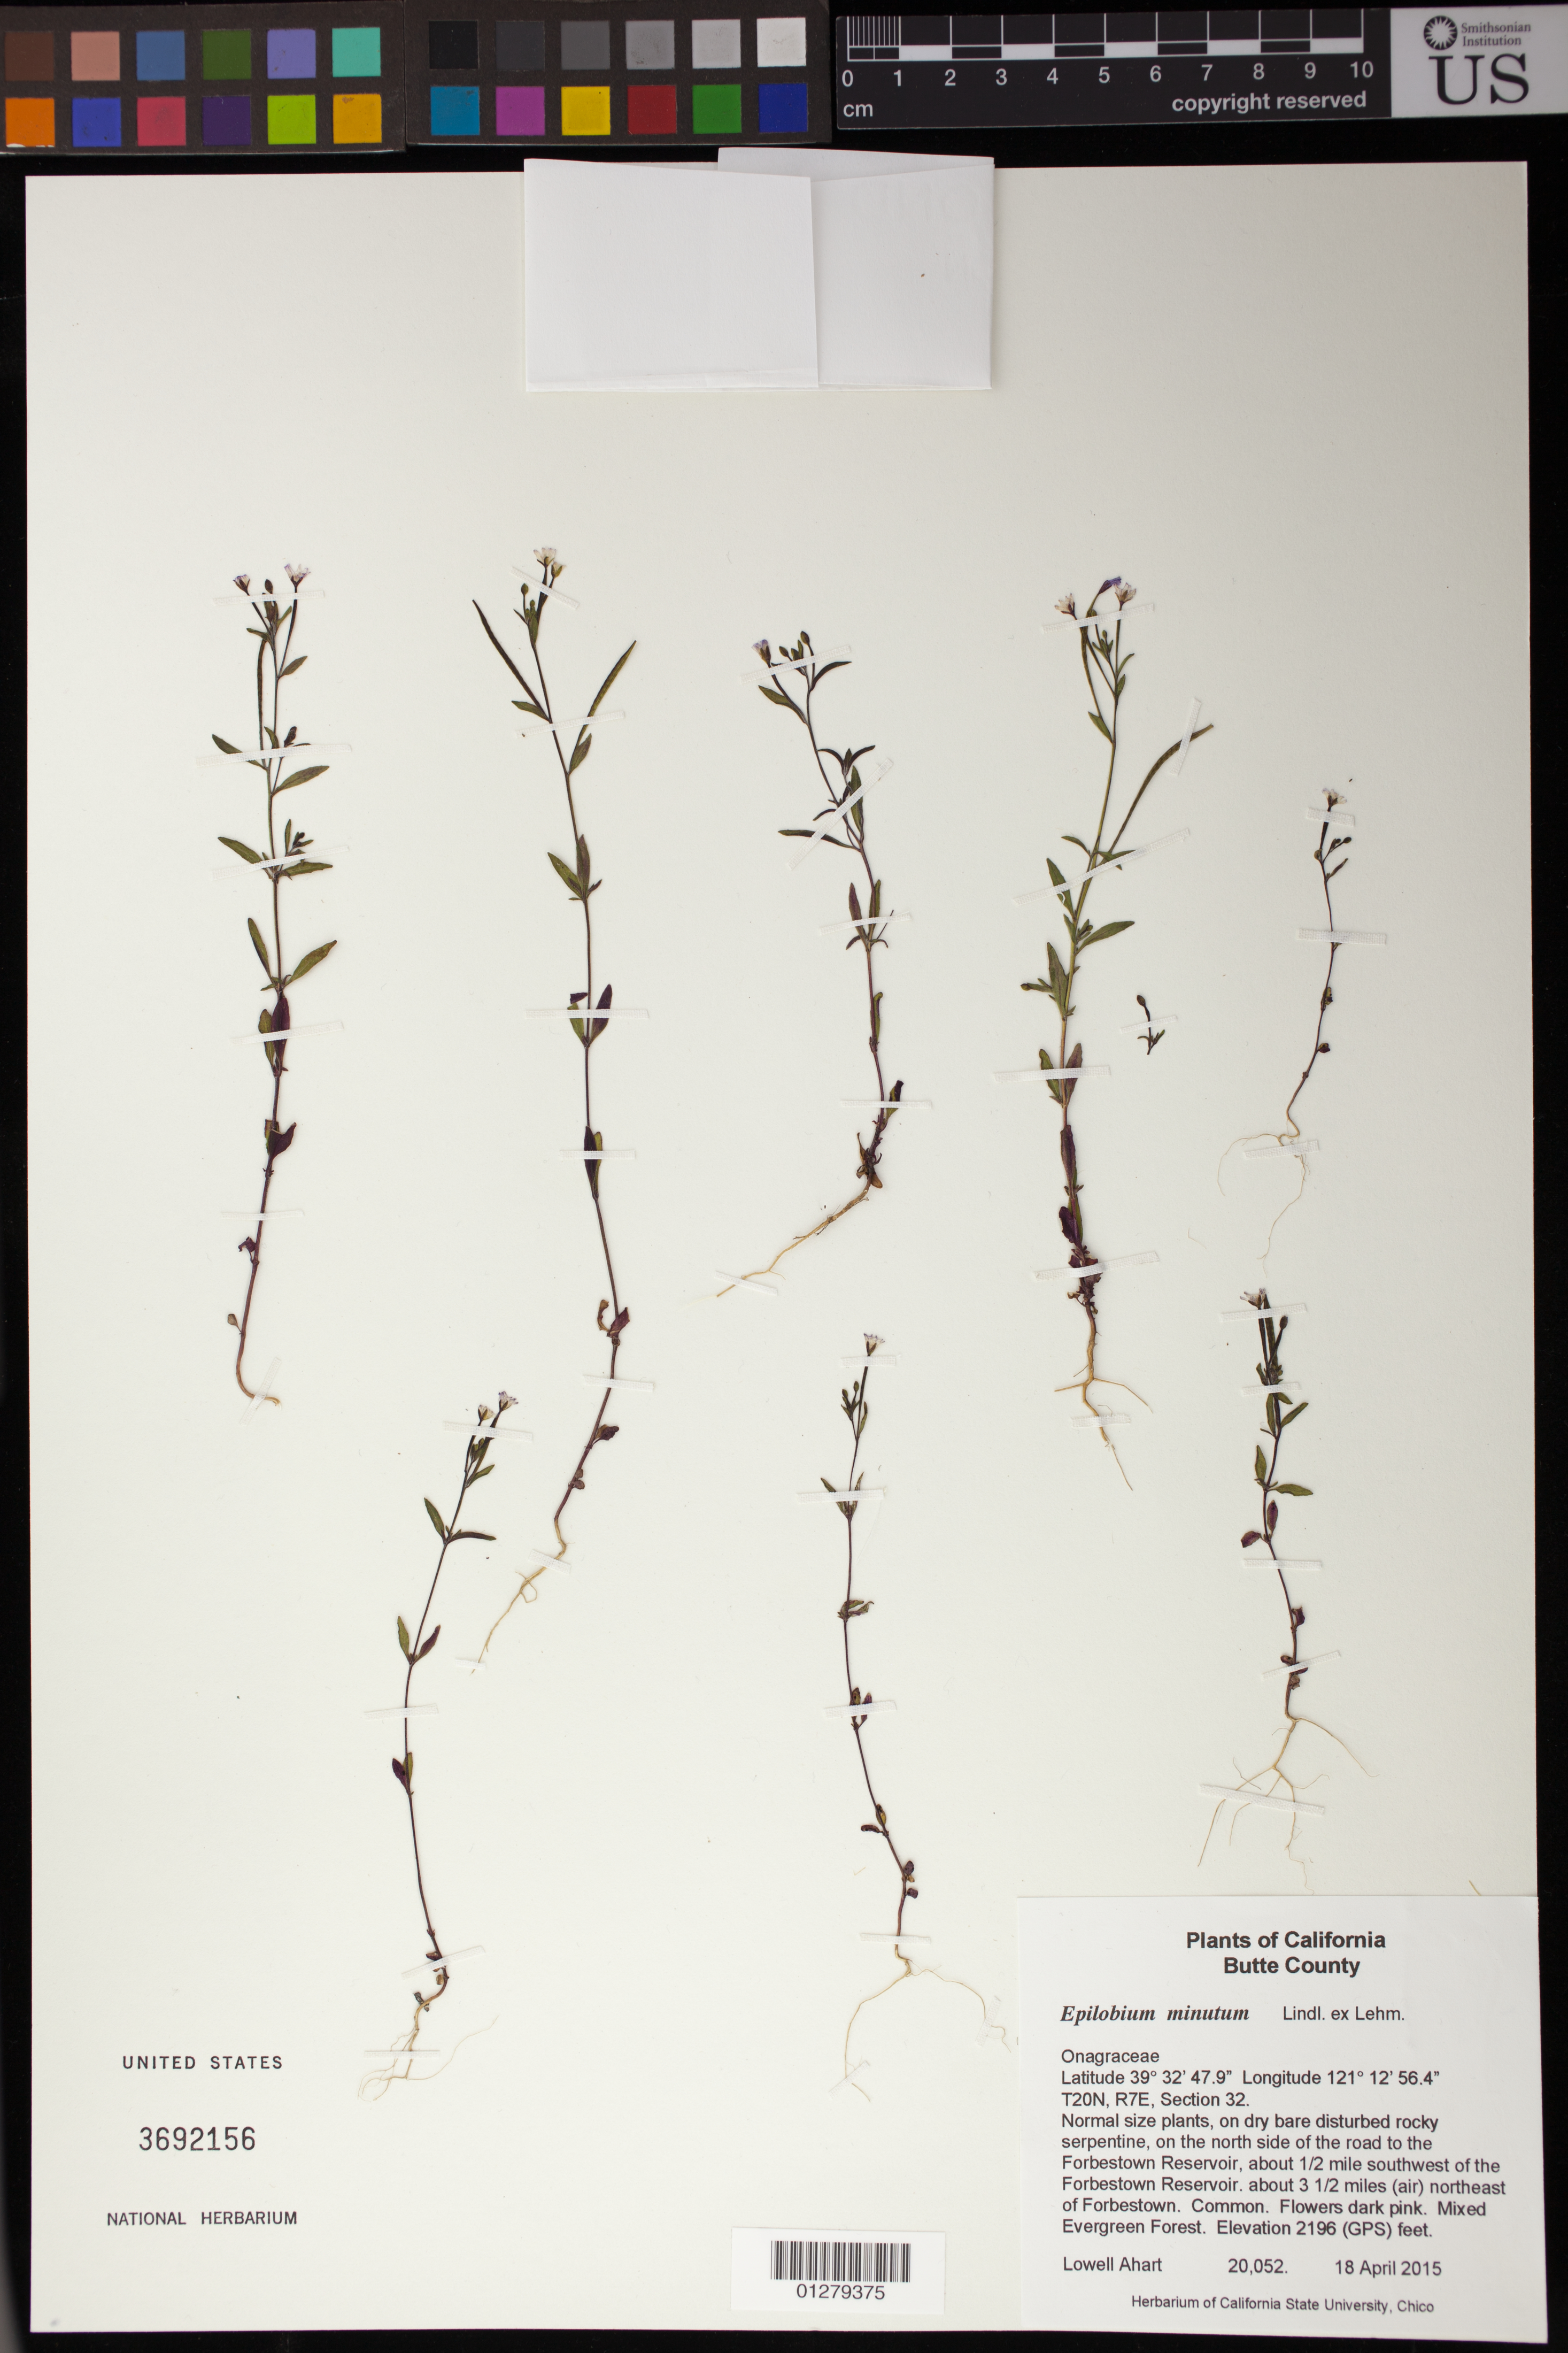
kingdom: Plantae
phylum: Tracheophyta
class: Magnoliopsida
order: Myrtales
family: Onagraceae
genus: Epilobium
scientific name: Epilobium minutum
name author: Lindl. ex Lehm.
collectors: L. Ahart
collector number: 20052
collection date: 2015-04-18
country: United States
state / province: California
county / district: Butte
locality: On the north side of the road to the Forbestown Reservoir, about 1/2 mile southwest of the Forbestown reservoir, about 3 1/2 miles (air) northeast of Forbestown.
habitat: Mixed Evergreen Forest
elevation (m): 669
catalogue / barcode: US 3692156